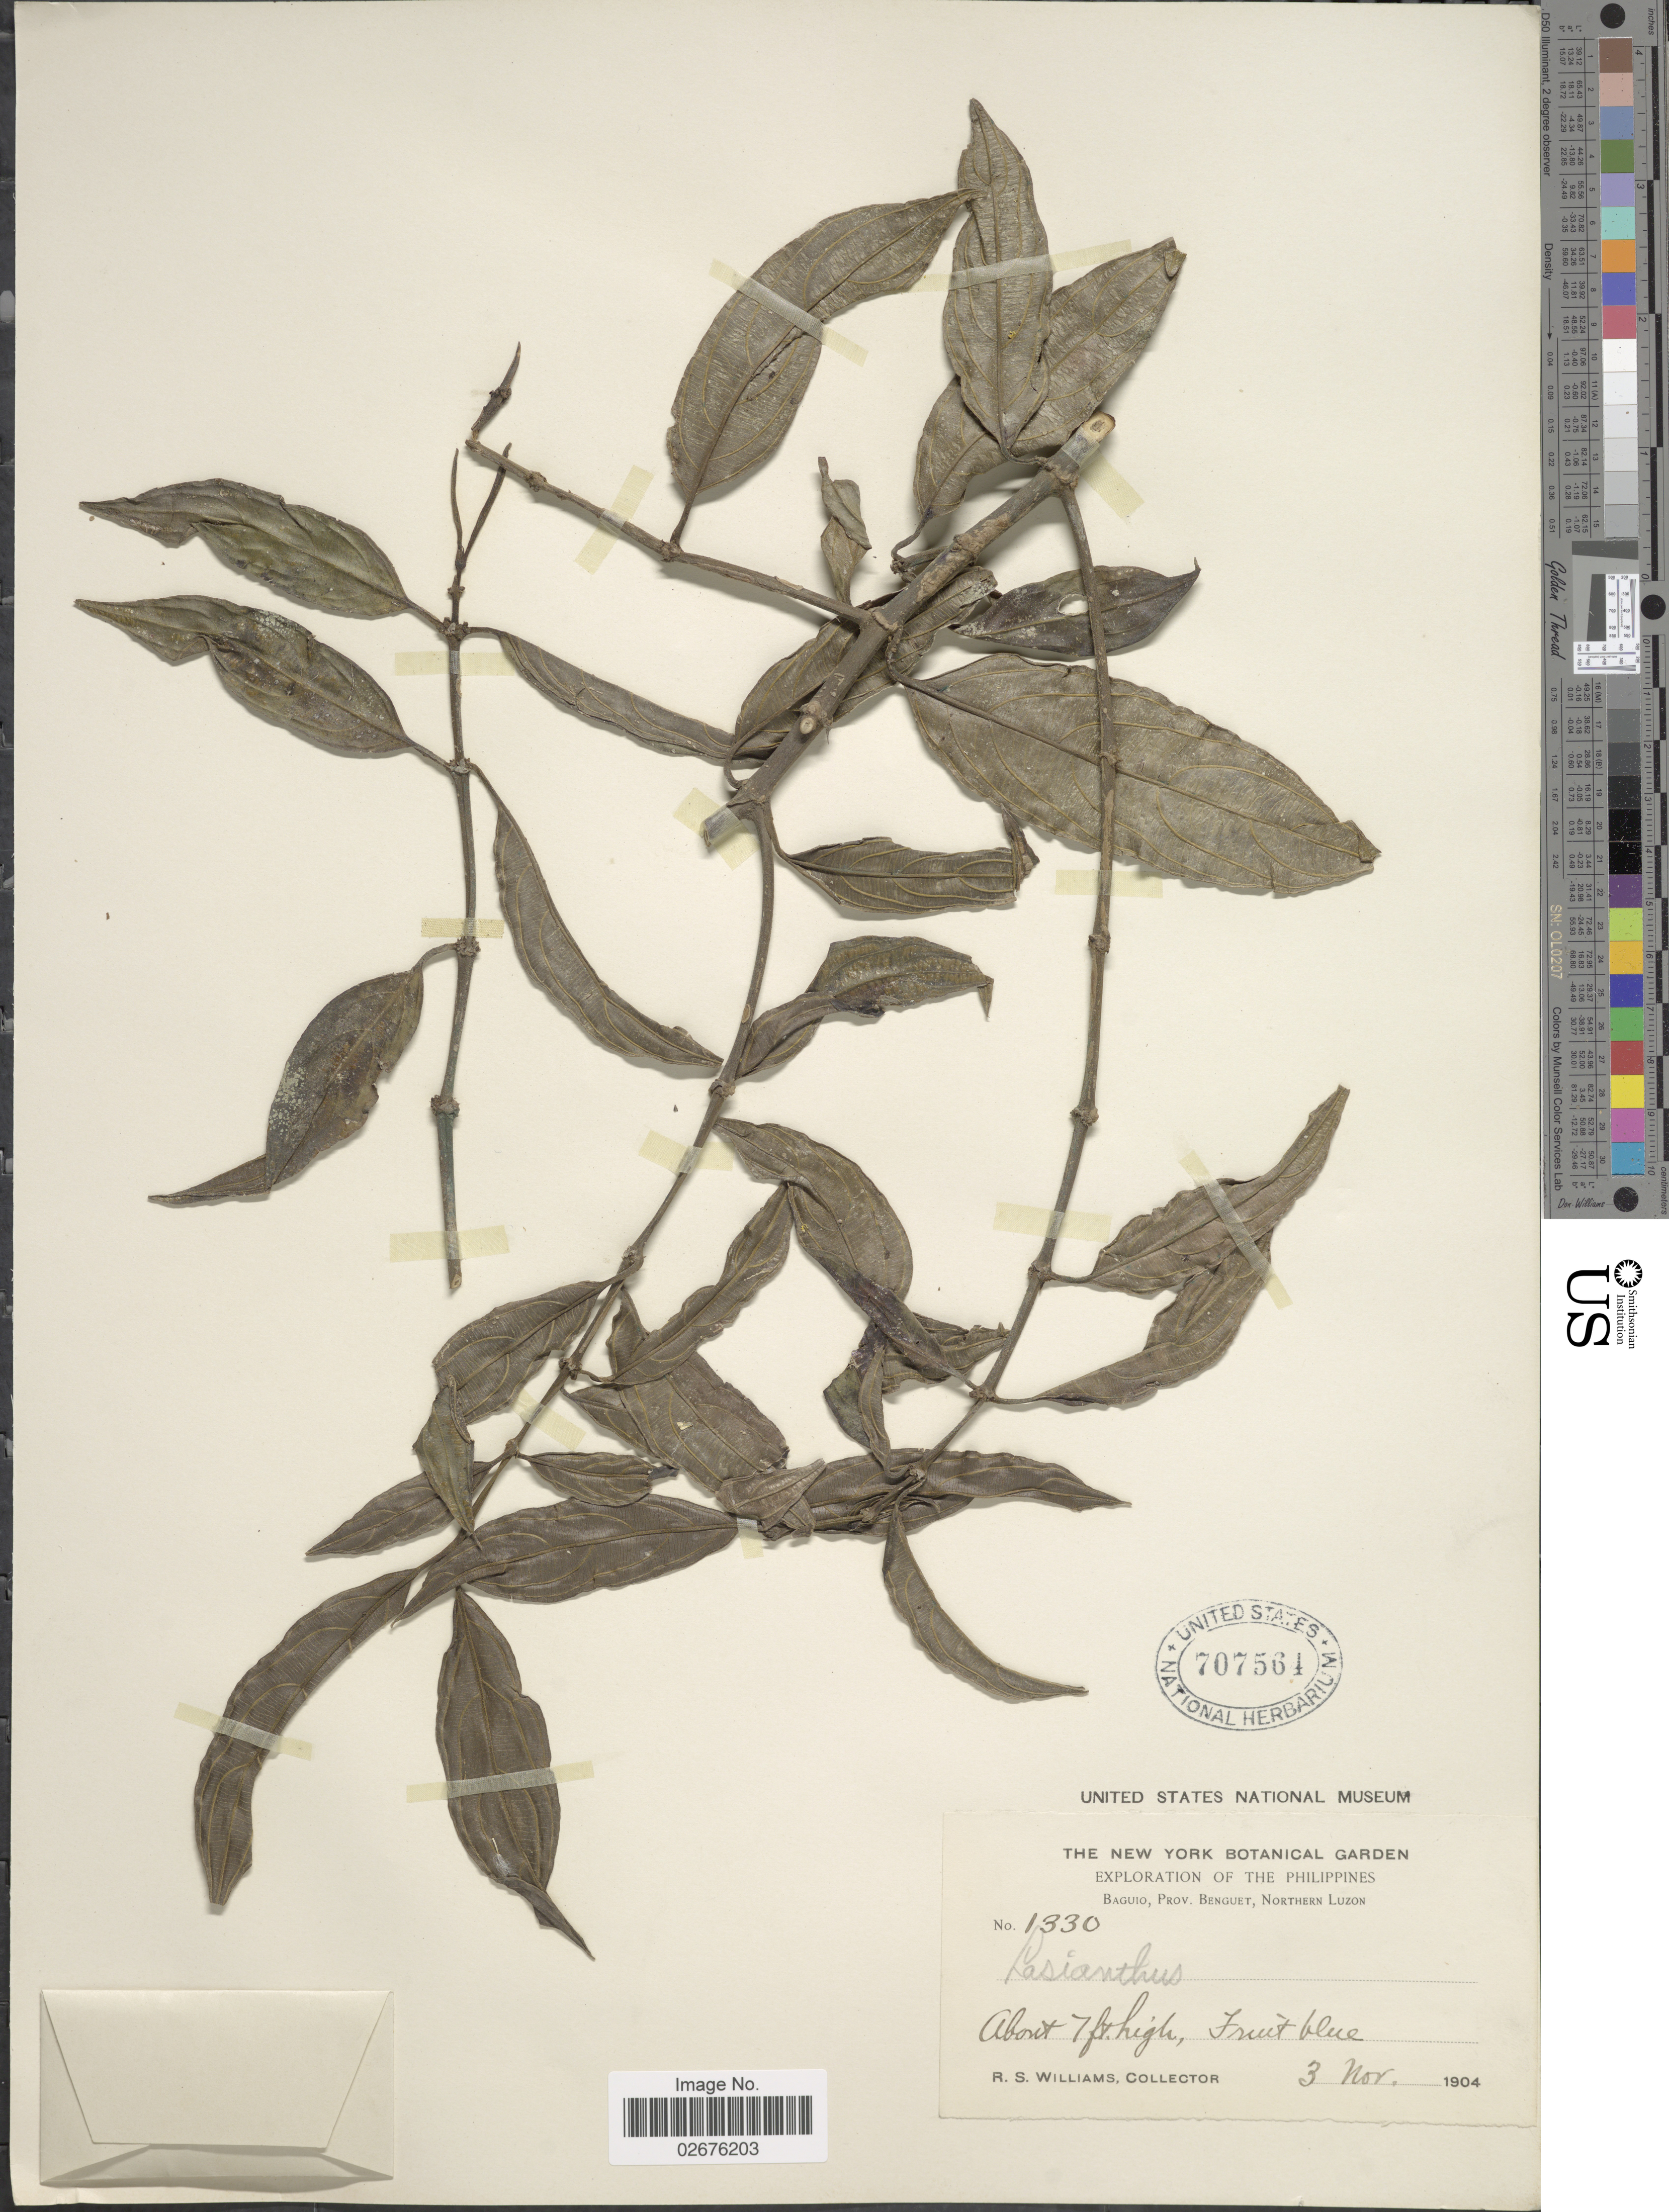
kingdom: Plantae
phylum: Tracheophyta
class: Magnoliopsida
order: Gentianales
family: Rubiaceae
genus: Lasianthus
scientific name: Lasianthus sp.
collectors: R. S. Williams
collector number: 1330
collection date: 1904-11-03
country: Philippines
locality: Baguio, Prov. Benguet, Northern Luzon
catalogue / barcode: US 707564